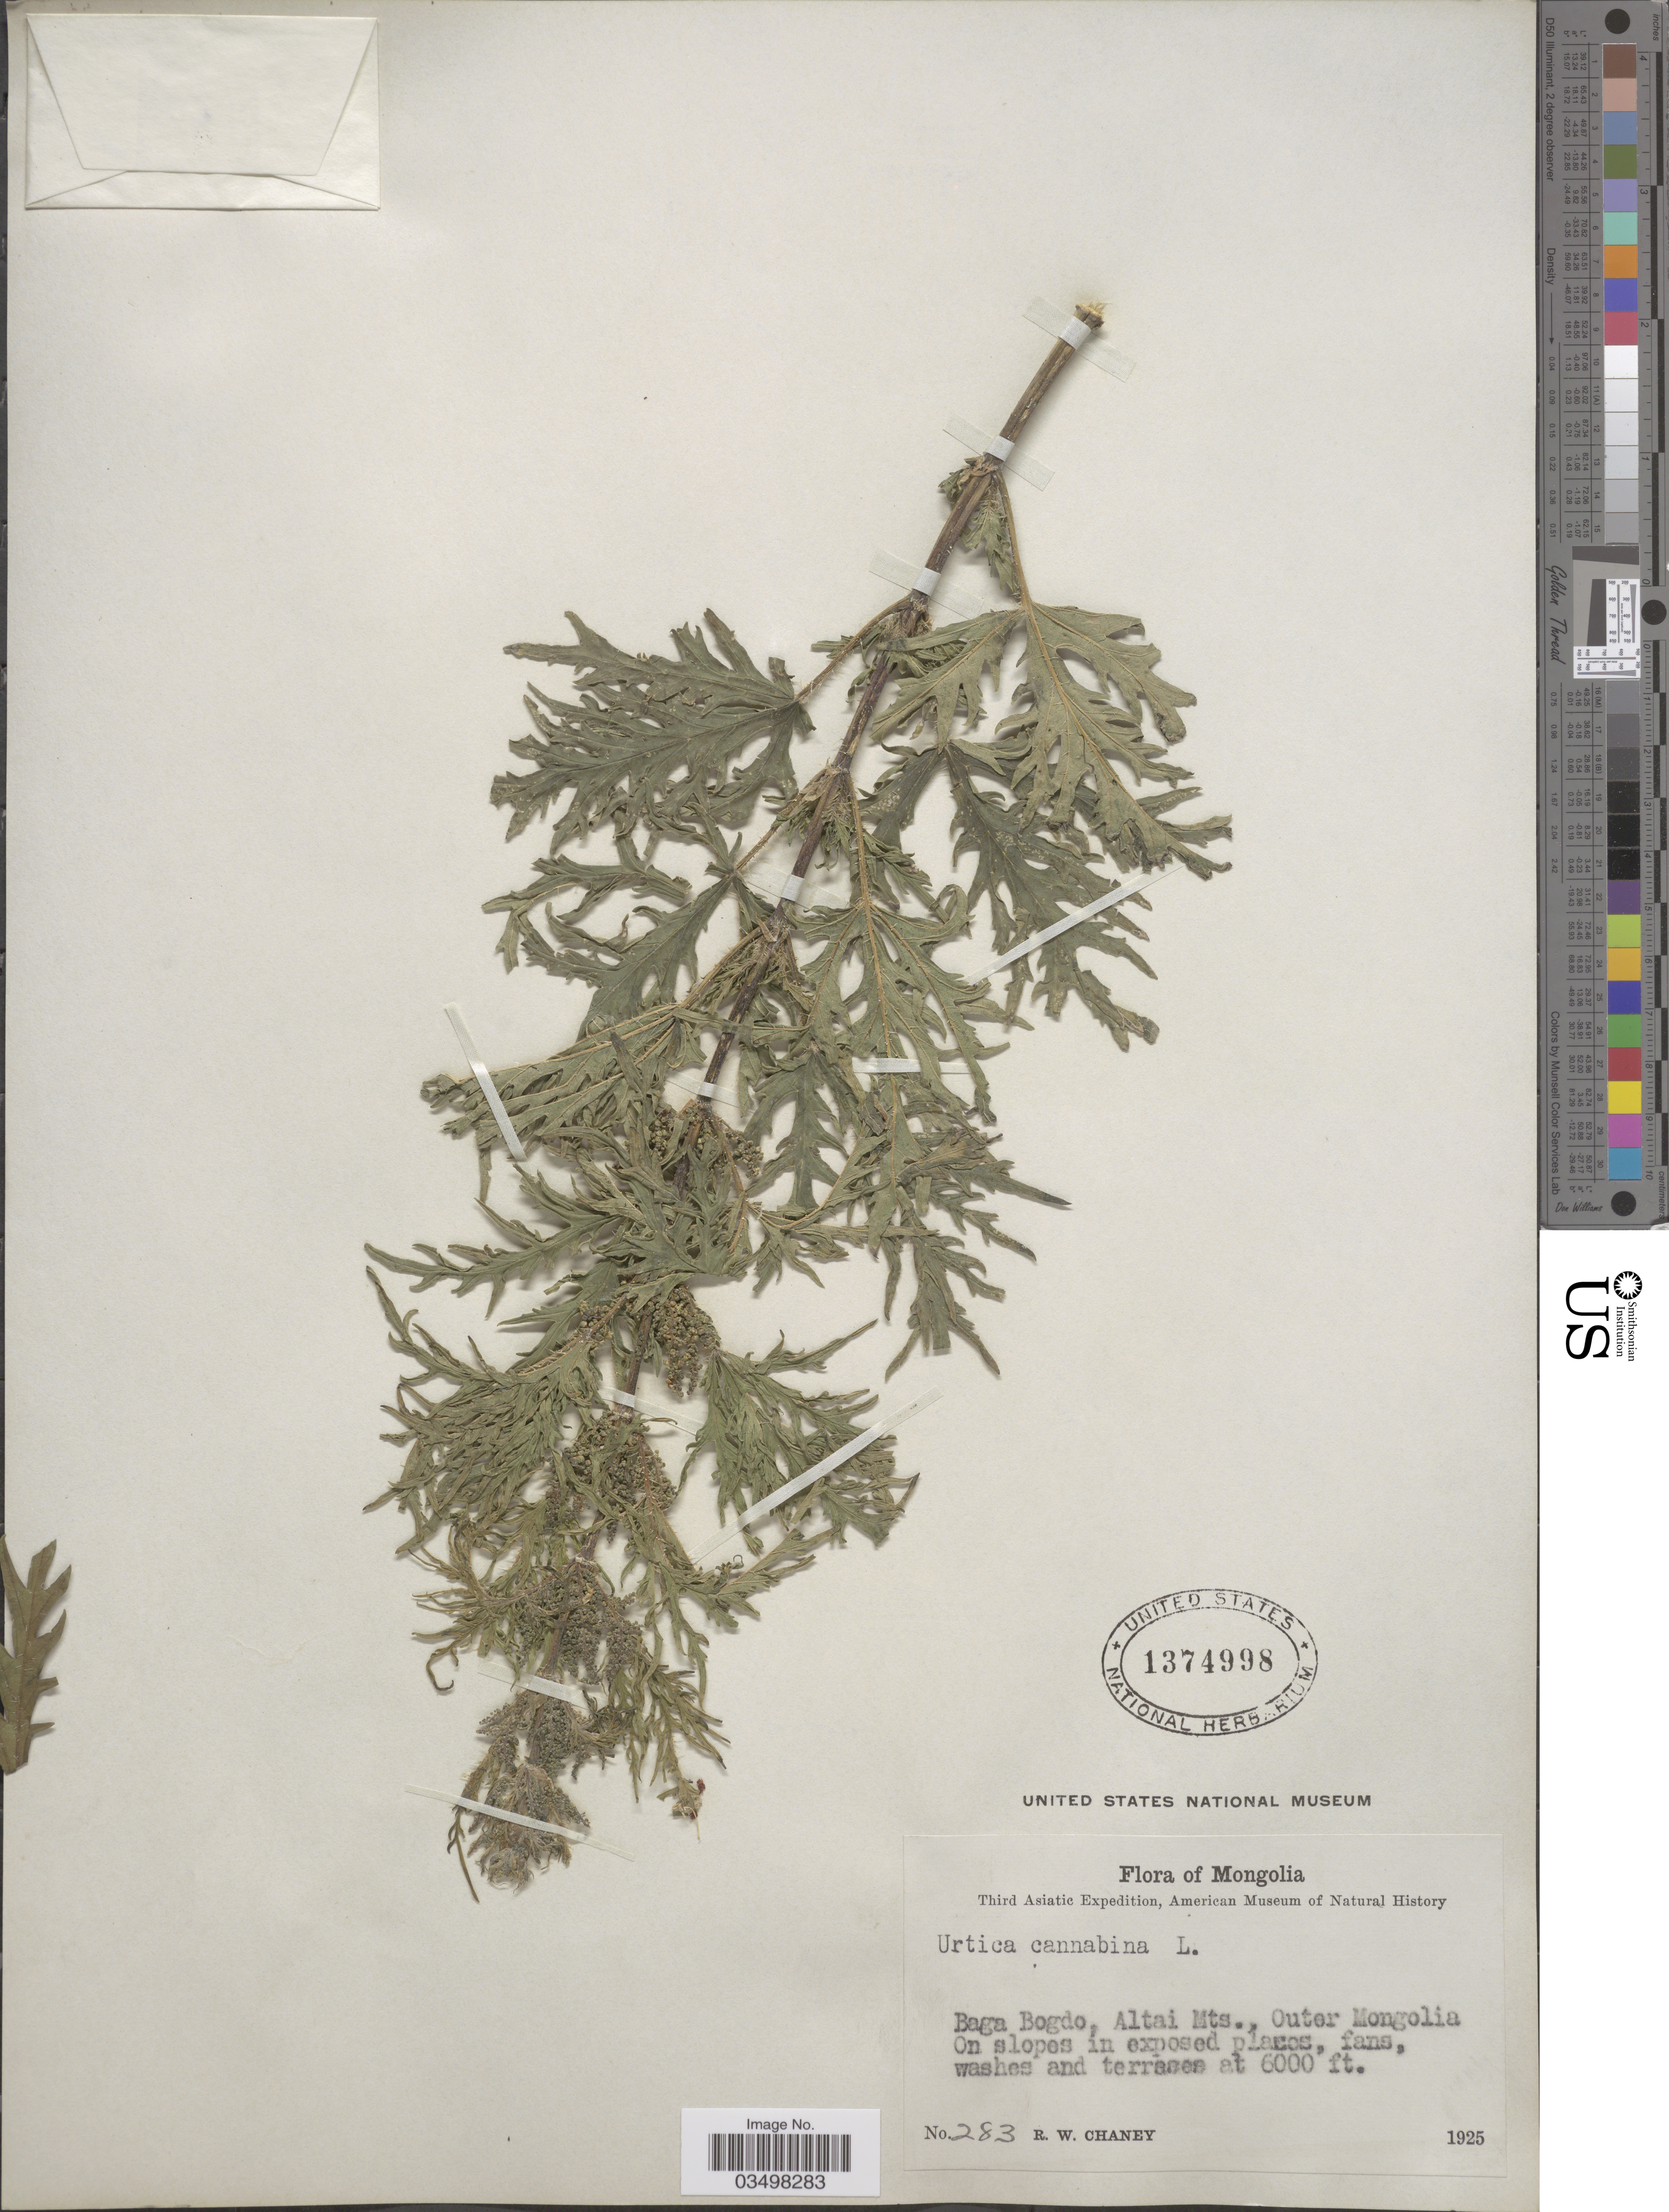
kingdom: Plantae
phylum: Tracheophyta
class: Magnoliopsida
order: Rosales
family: Urticaceae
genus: Urtica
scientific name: Urtica cannabina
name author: L.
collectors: R. Chaney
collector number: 283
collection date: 1925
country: Mongolia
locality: Baga Bogdo, Altai Mts., Outer Mongolia.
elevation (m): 1829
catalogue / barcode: US 1374998